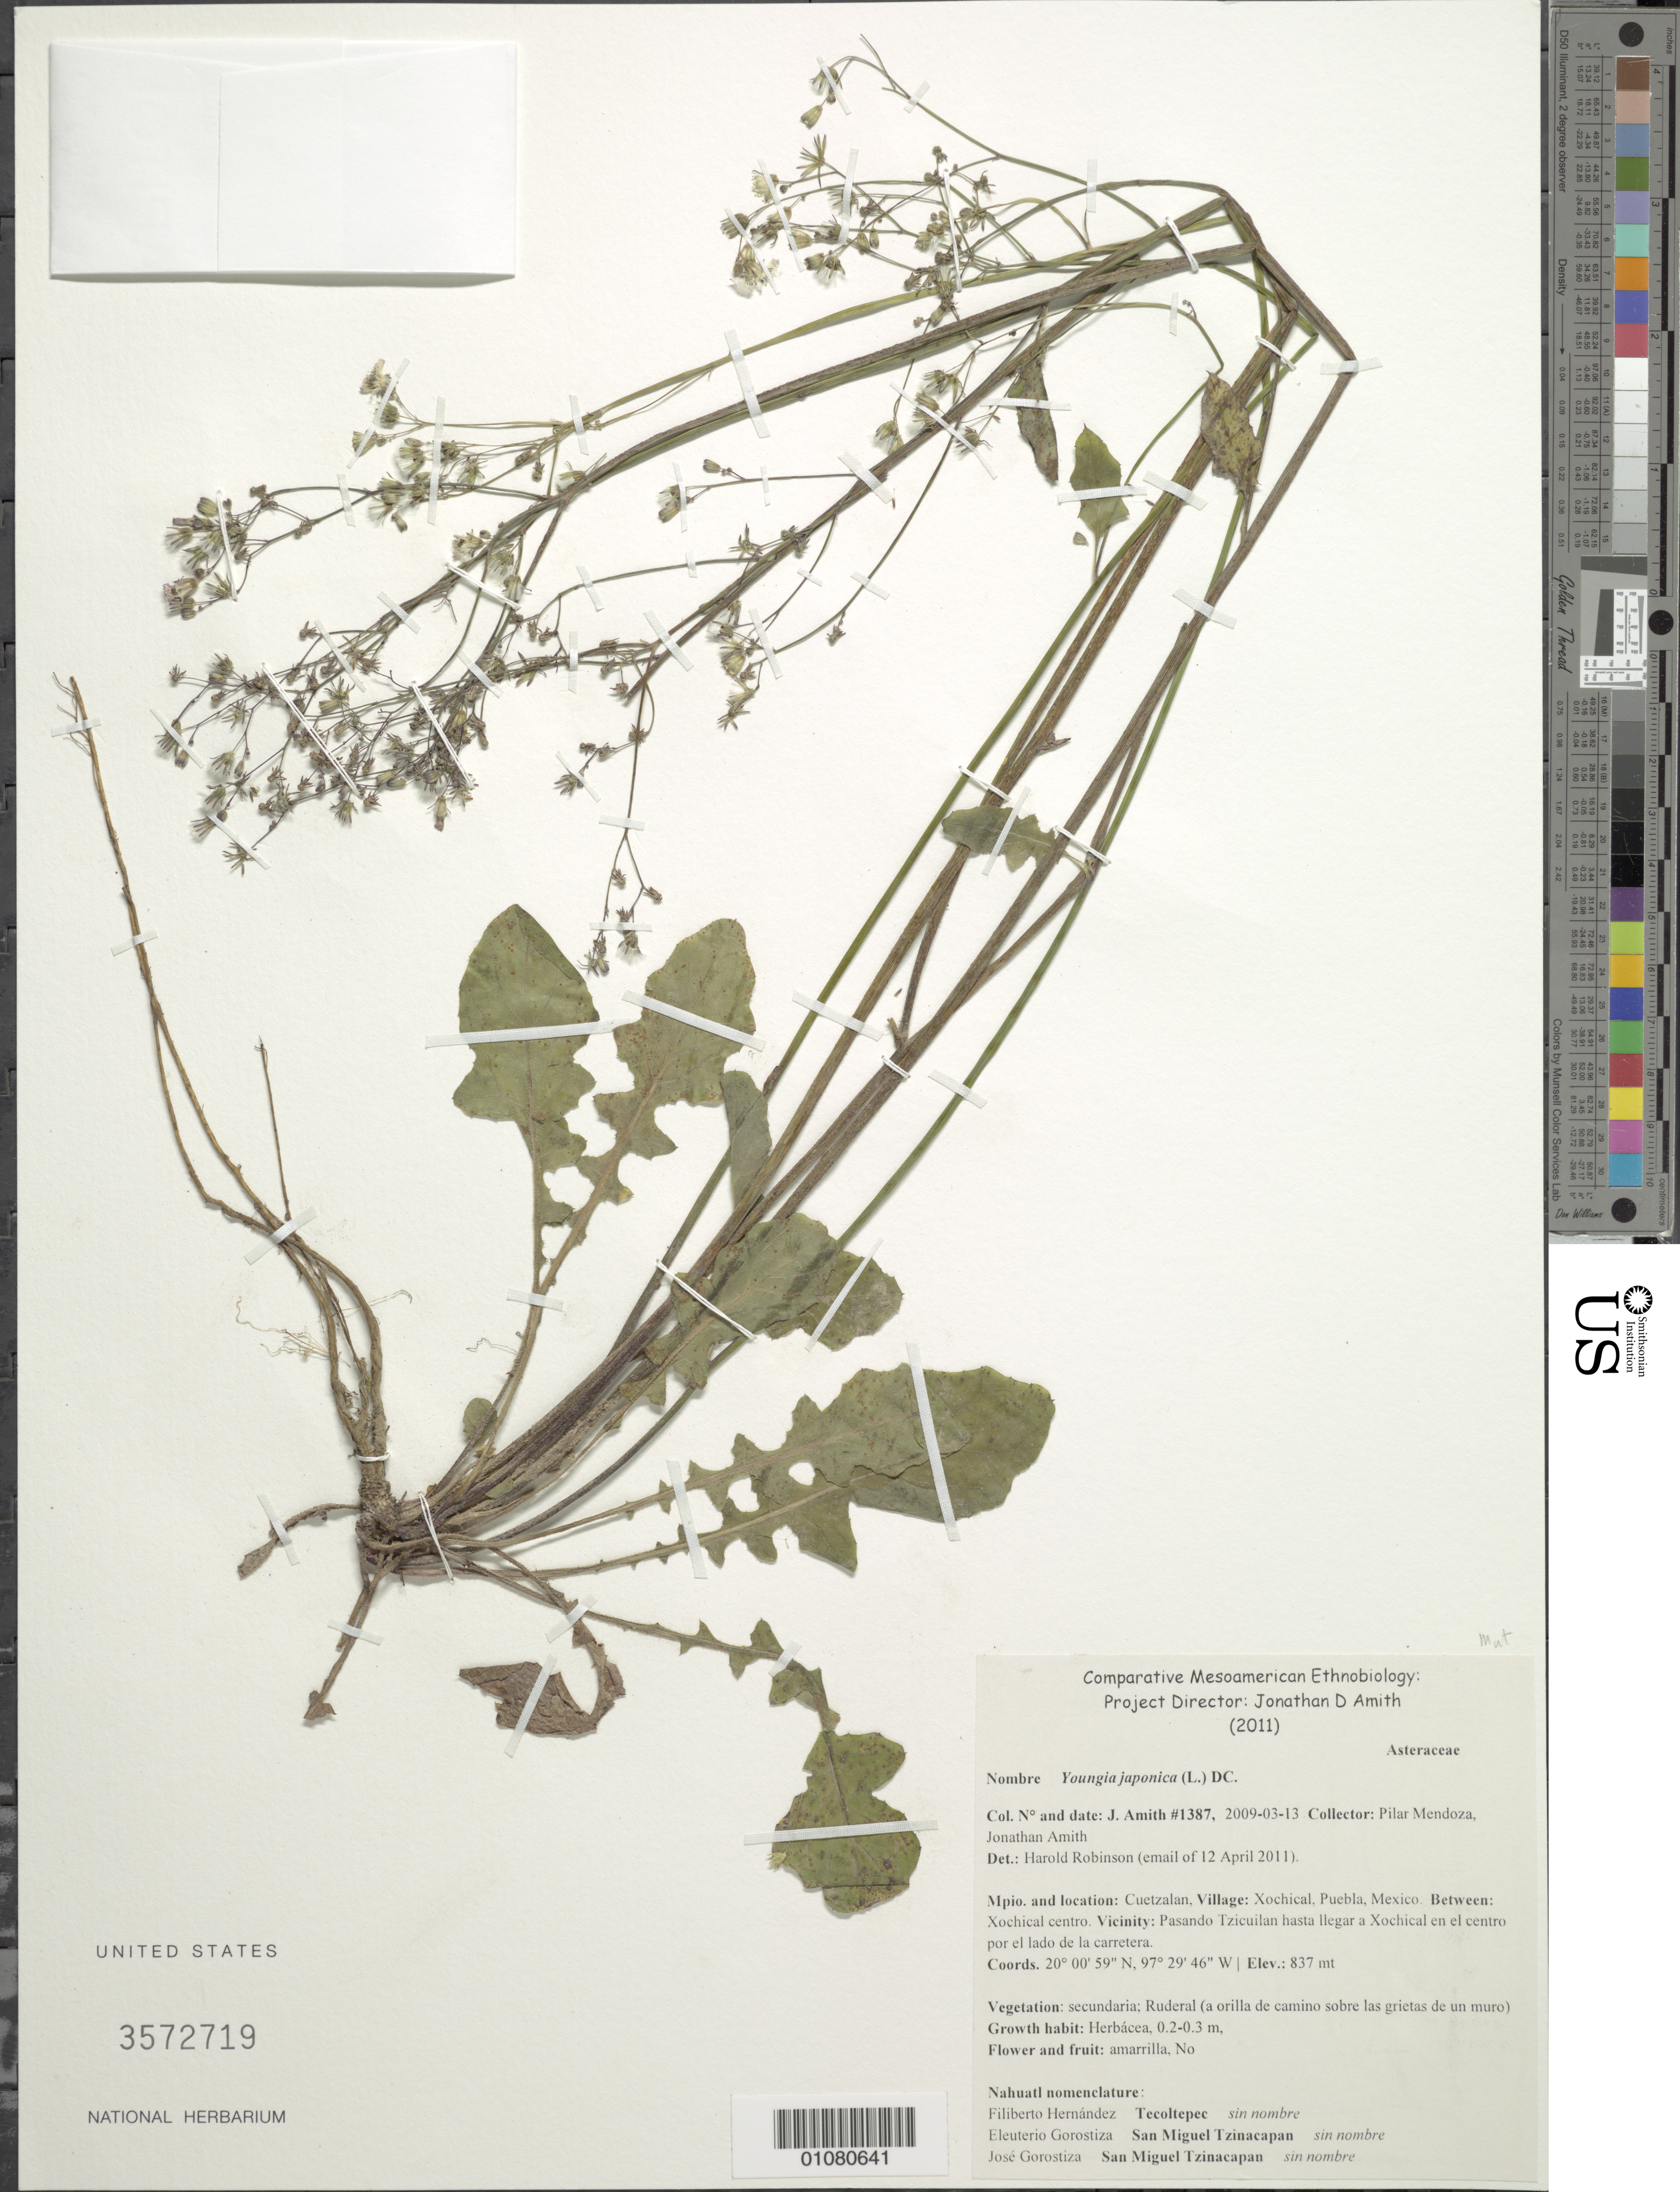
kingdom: Plantae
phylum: Tracheophyta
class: Magnoliopsida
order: Asterales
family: Asteraceae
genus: Youngia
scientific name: Youngia japonica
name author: (L.) DC.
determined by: Robinson, Harold E., (US)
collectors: J. D. Amith & P. Mendoza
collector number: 1387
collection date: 2009-03-13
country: Mexico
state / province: Puebla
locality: Xochical, Cuetzalan, between Xochical centro; vic Pasando Tzicuilan hasta llegar a Xochical en el centro por el lado de la carretera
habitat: Vegetation secundaria, ruderal (a orilla de camino sobre las grietas de un muro)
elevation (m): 837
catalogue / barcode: US 3572719